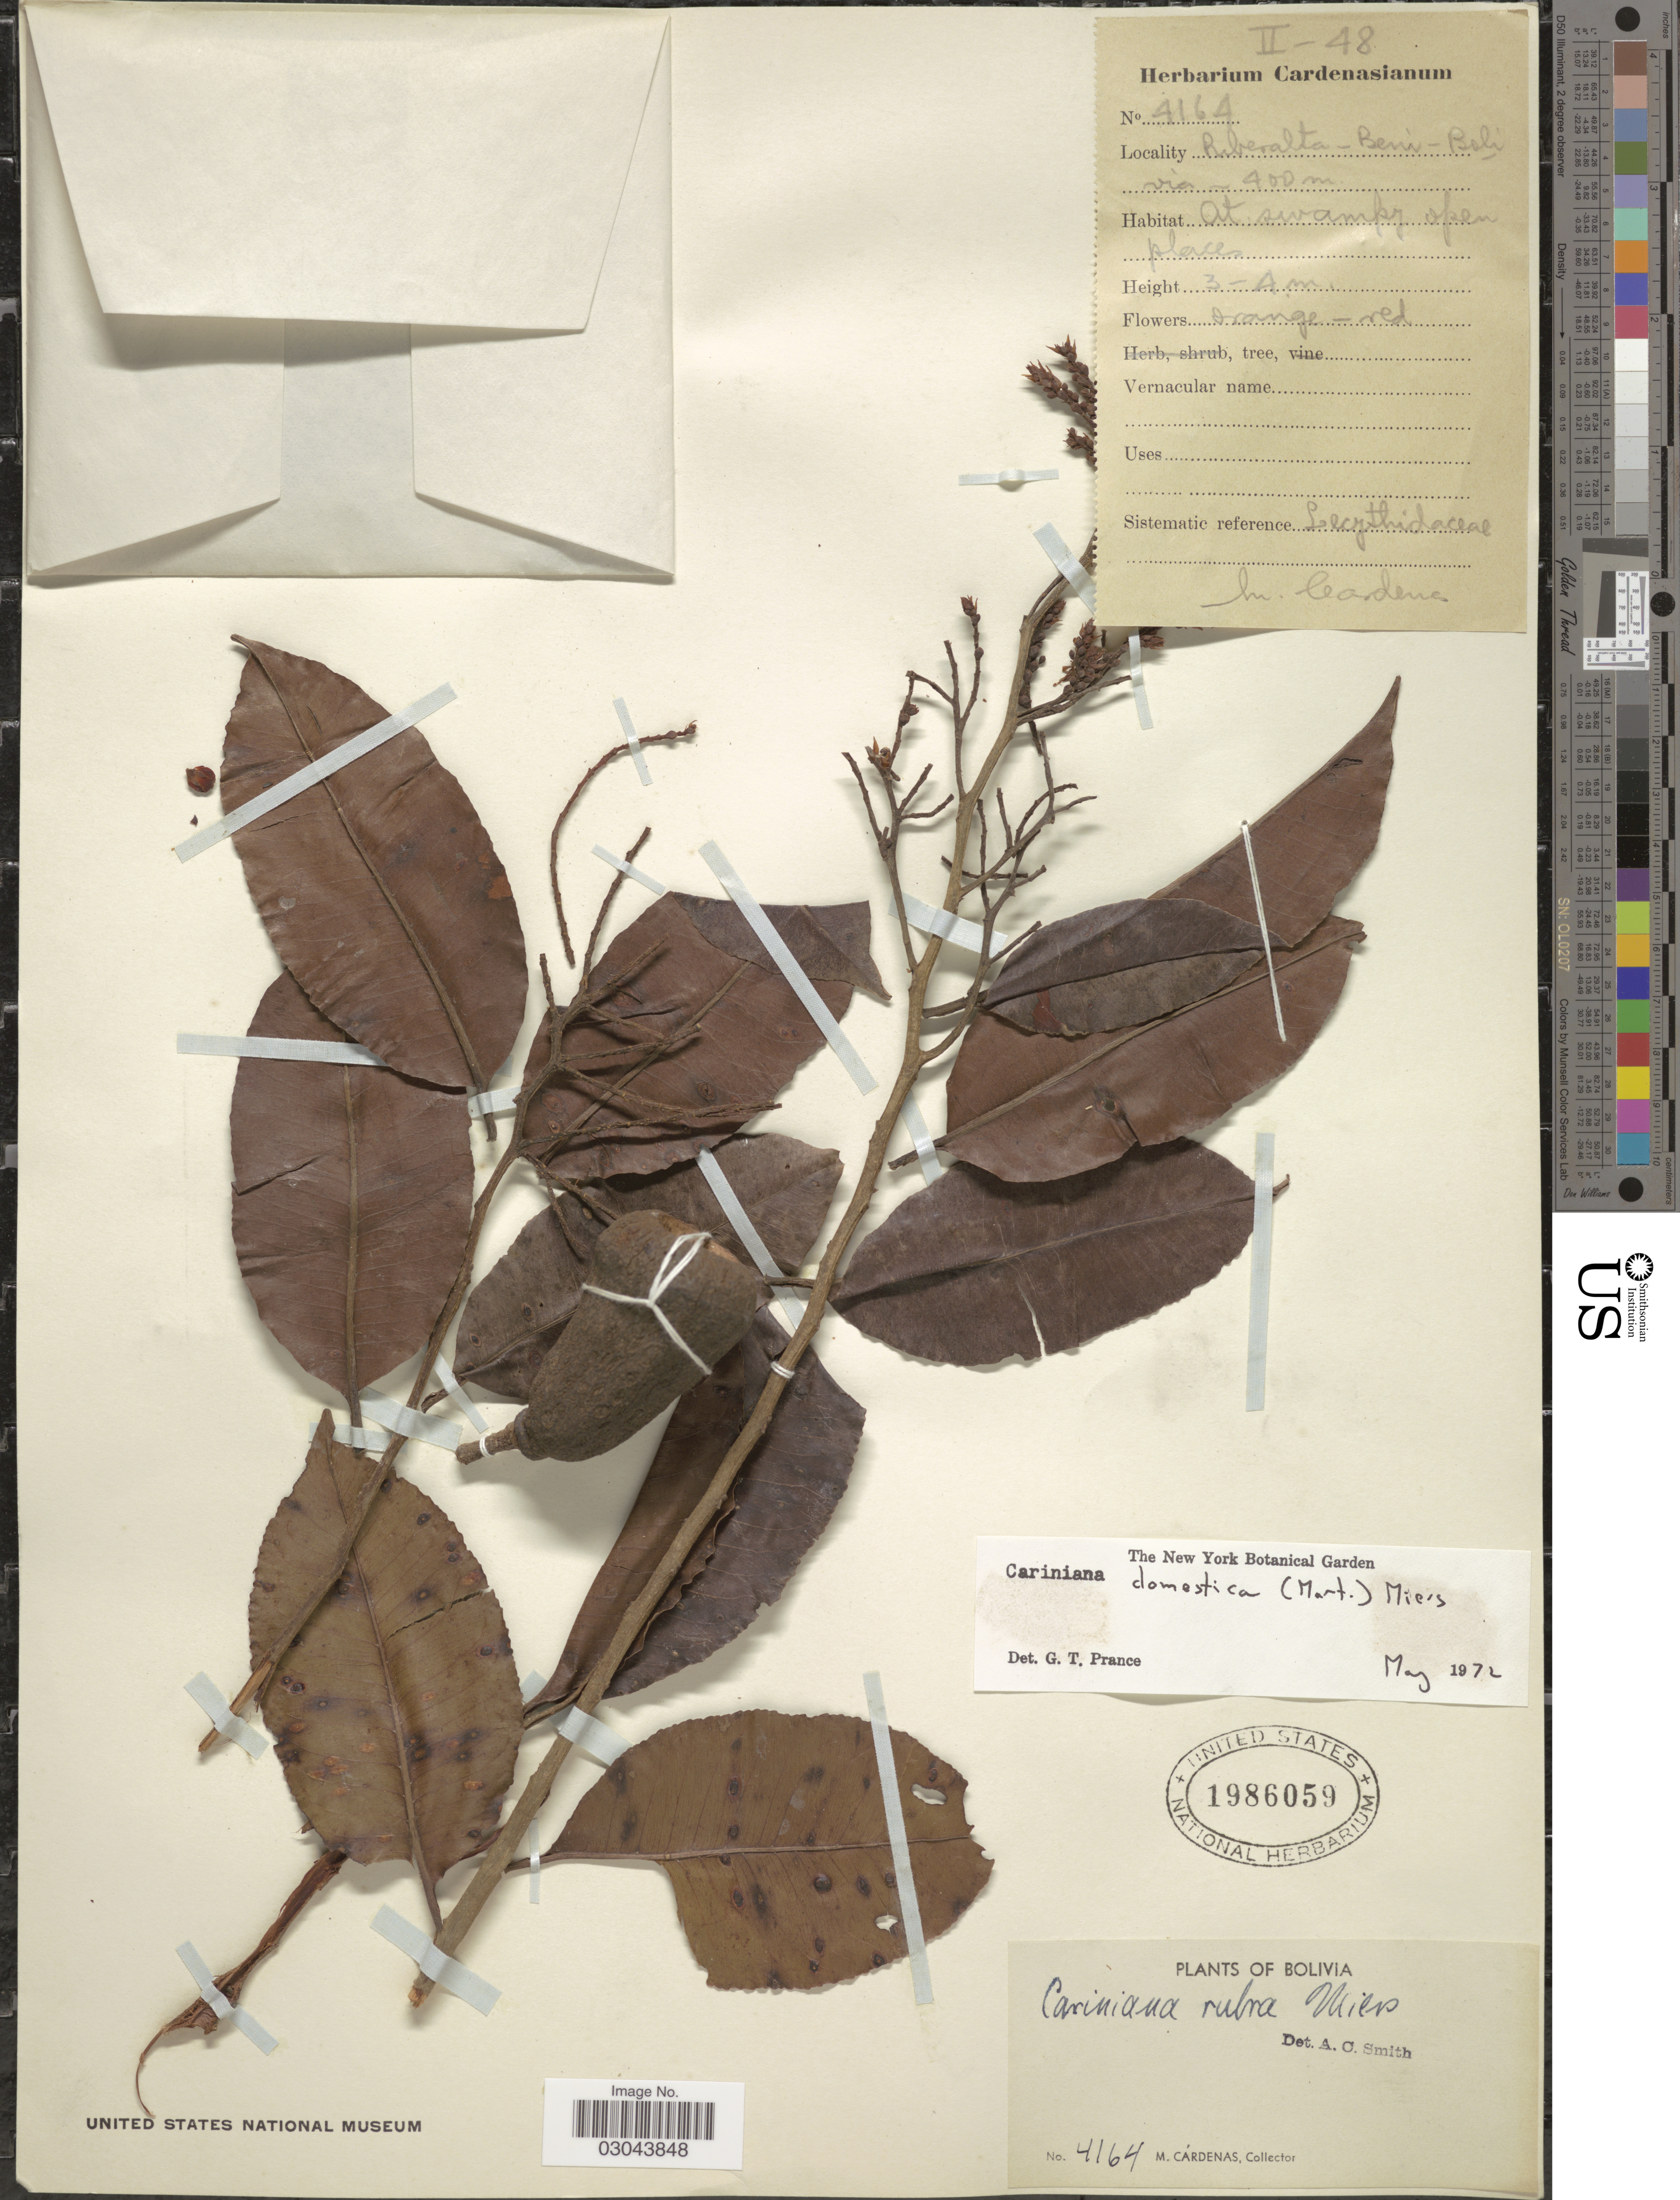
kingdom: Plantae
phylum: Tracheophyta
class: Magnoliopsida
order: Ericales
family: Lecythidaceae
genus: Cariniana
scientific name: Cariniana domestica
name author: (Mart.) Miers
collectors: M. Cárdenas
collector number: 4164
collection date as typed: Transcribed d/m/y: /1/48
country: Bolivia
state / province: Beni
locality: Riberalta.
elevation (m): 400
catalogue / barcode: US 1986059